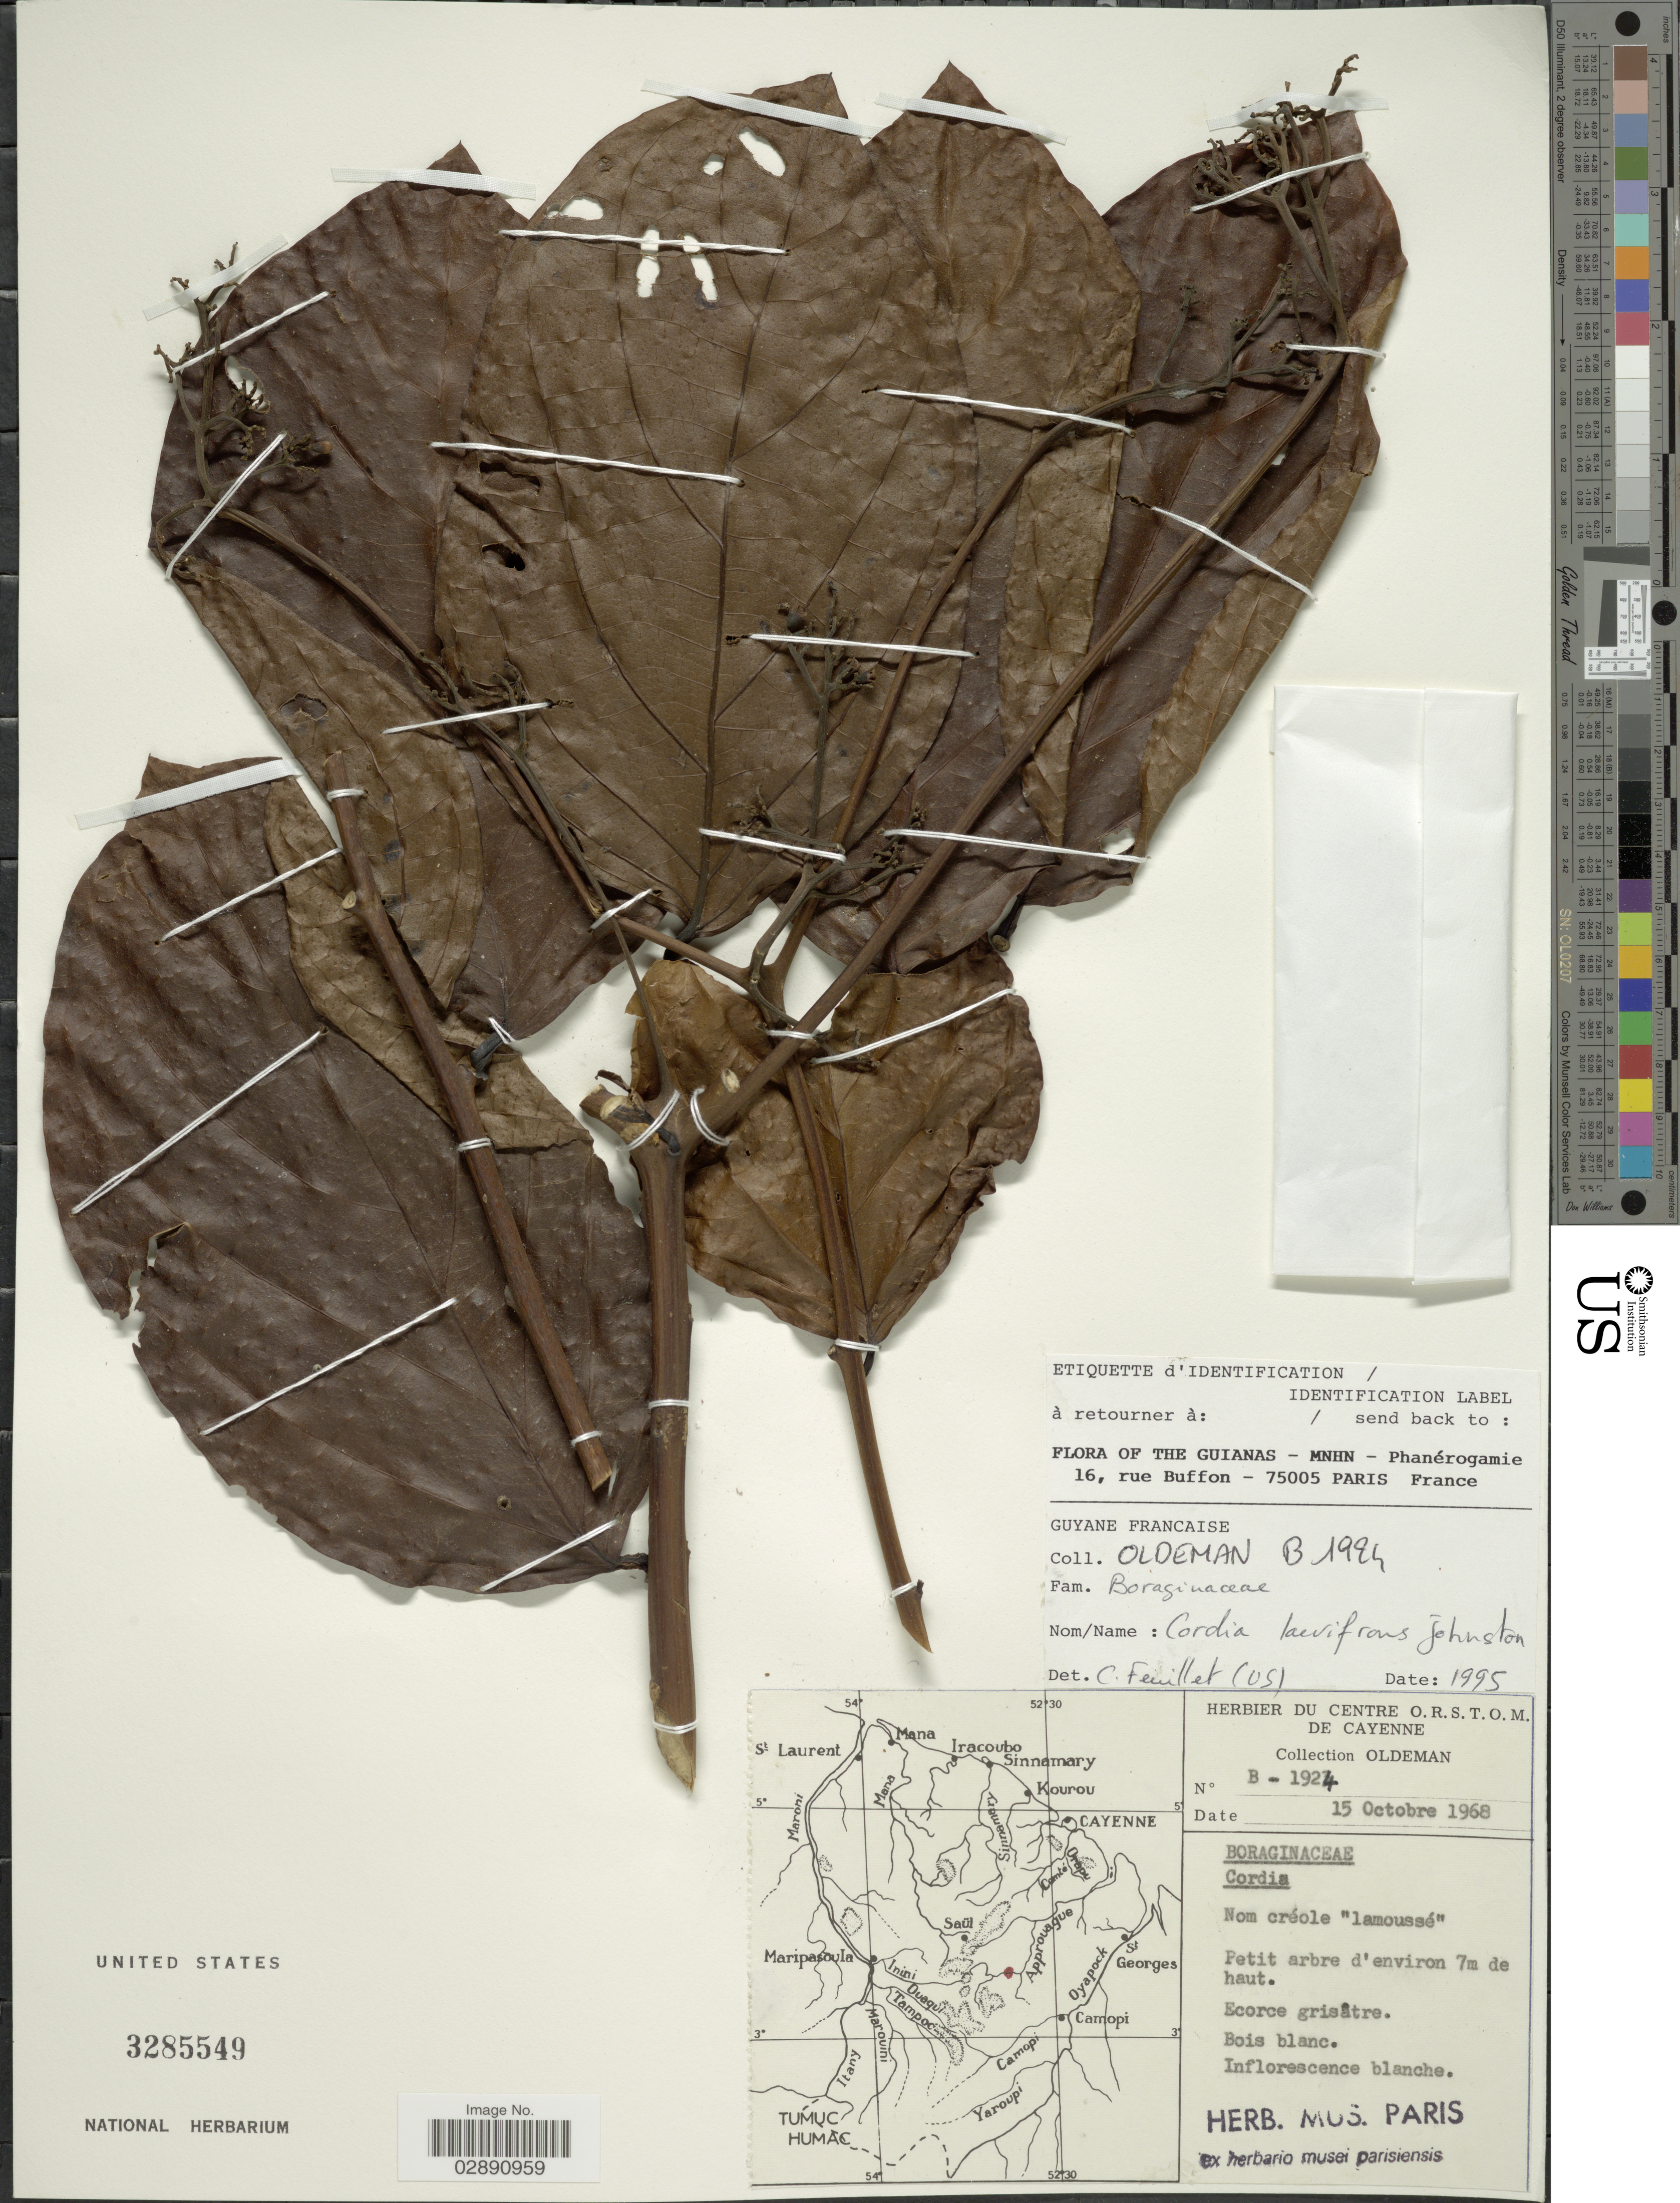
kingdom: Plantae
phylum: Tracheophyta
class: Magnoliopsida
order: Boraginales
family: Cordiaceae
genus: Cordia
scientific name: Cordia laevifrons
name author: I.M. Johnst.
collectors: -- Oldeman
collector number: B-1924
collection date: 1968-10-15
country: French Guiana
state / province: Cayenne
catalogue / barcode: US 3285549